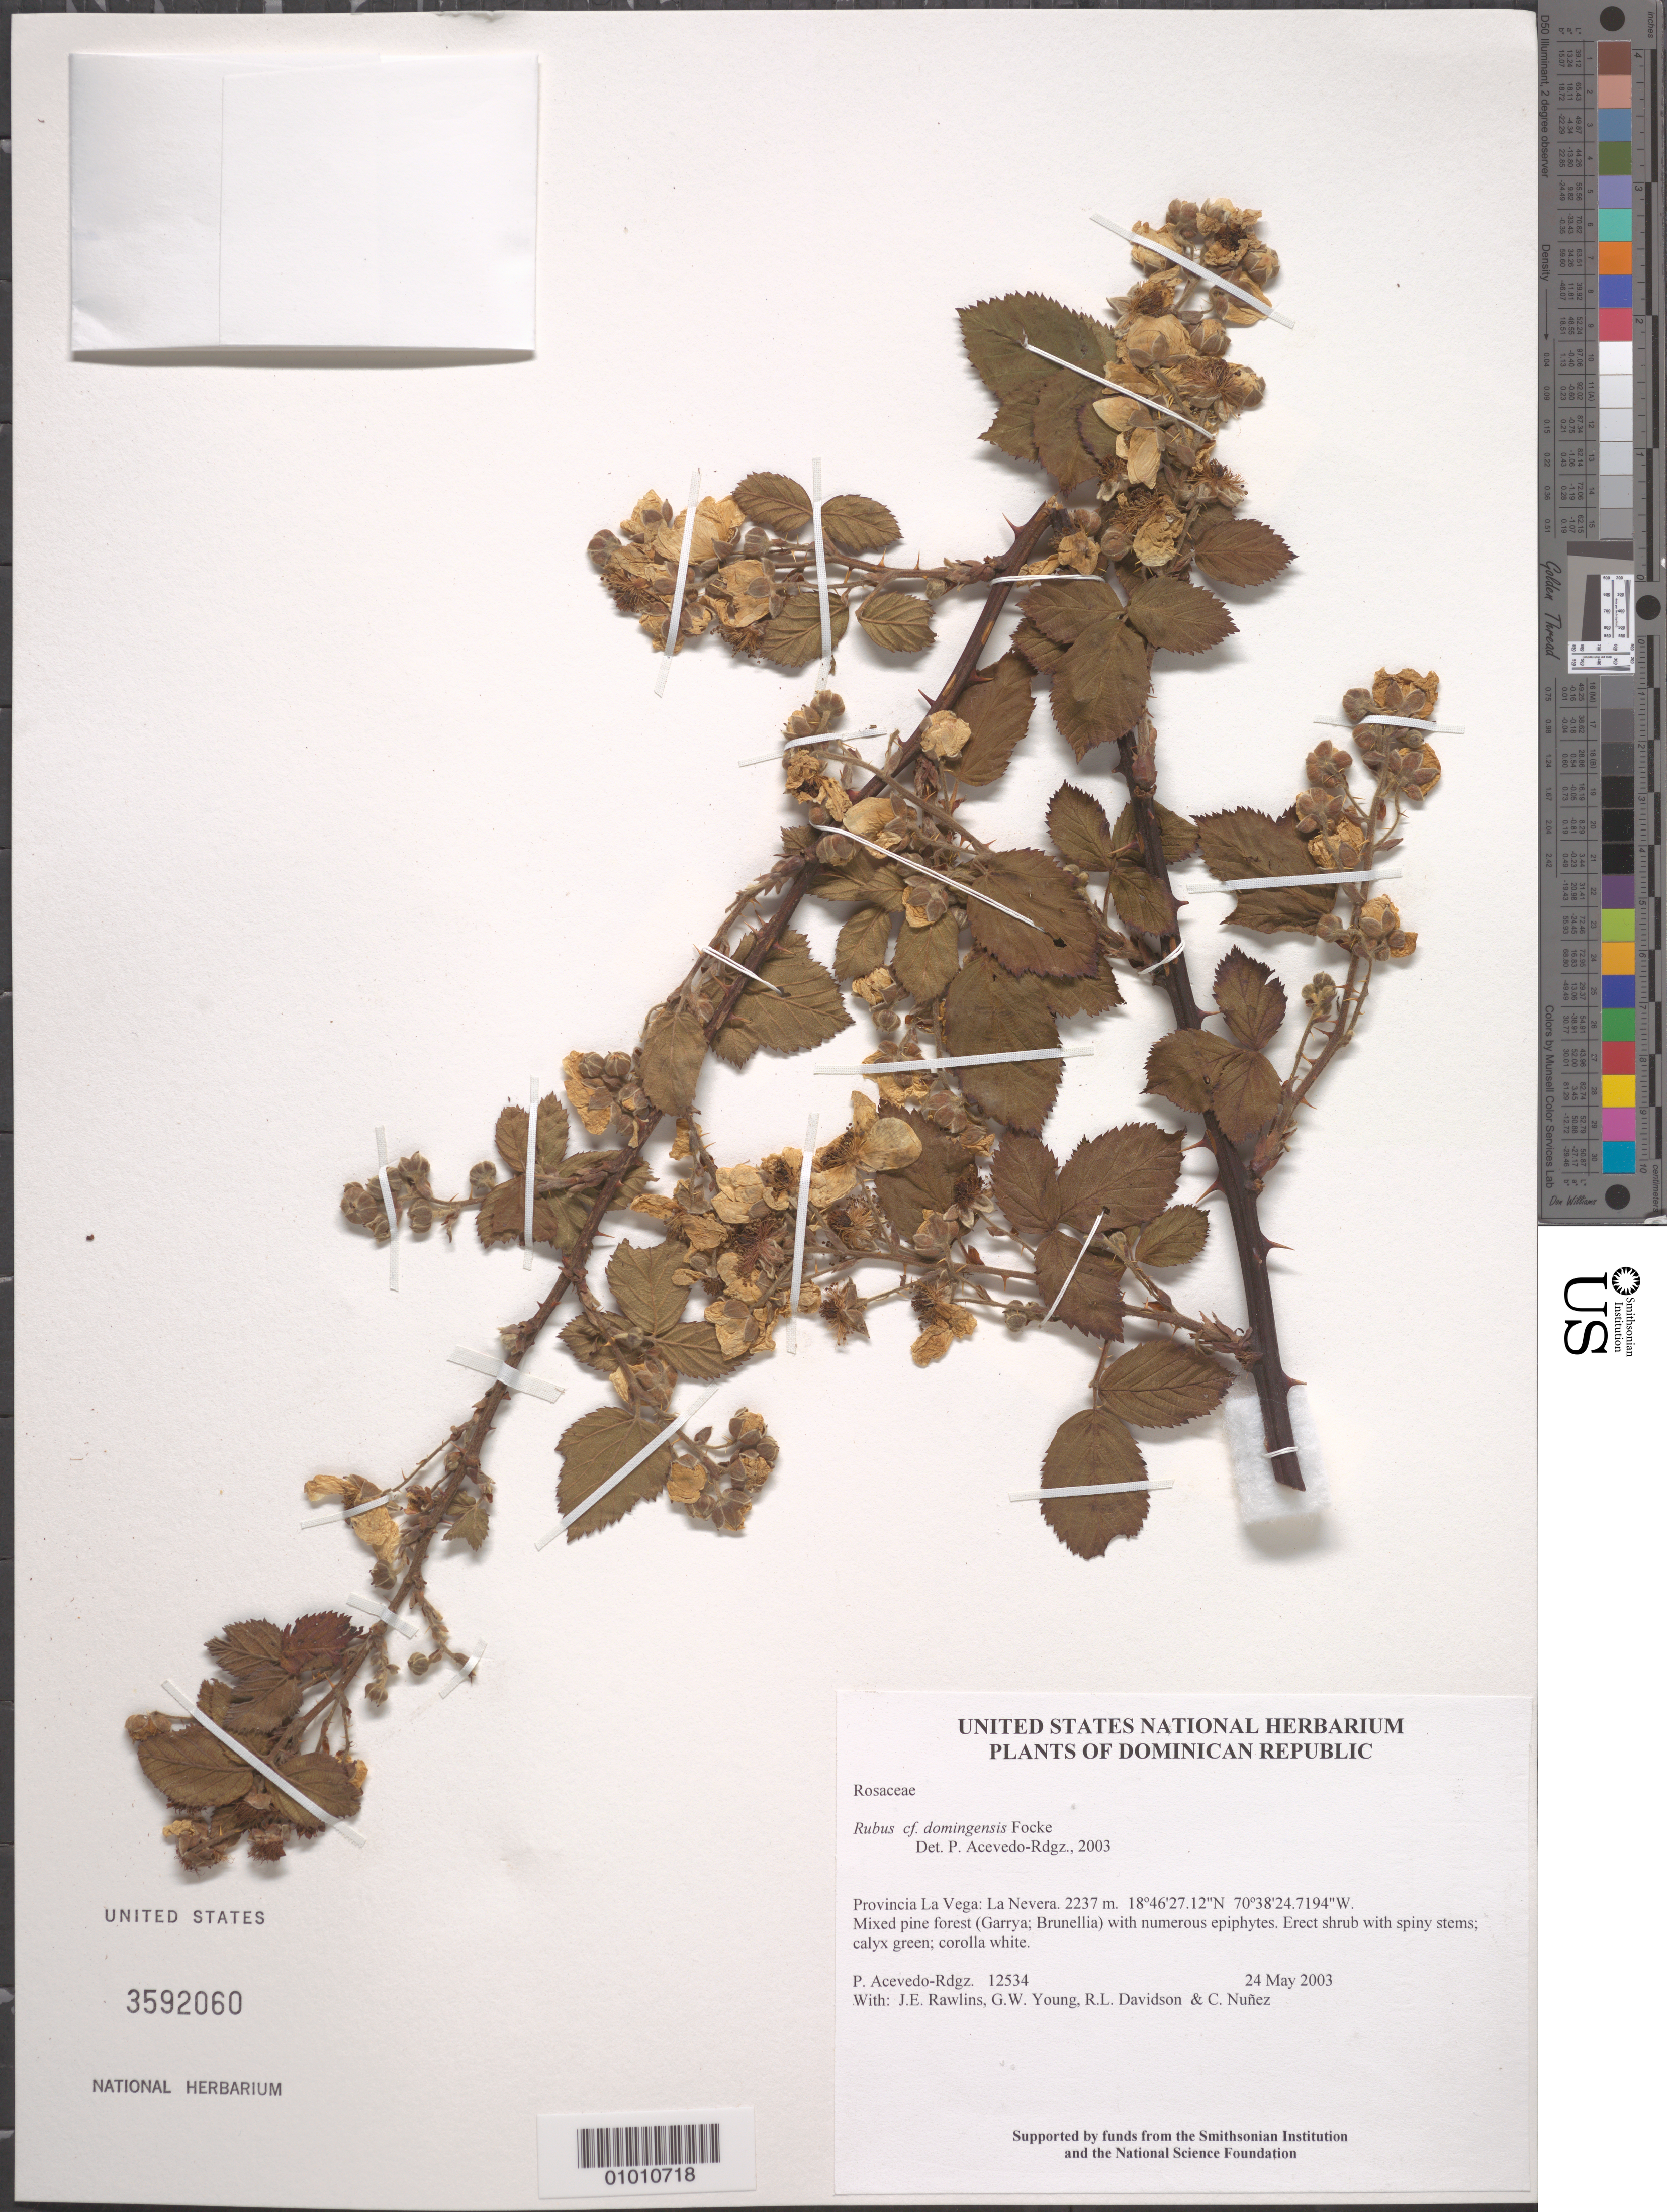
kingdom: Plantae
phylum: Tracheophyta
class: Magnoliopsida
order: Rosales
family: Rosaceae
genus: Rubus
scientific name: Rubus domingensis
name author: Focke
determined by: Acevedo-Rodríguez, P., (BOT), Smithsonian Institution - National Museum of Natural History (UNITED STATES)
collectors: P. Acevedo-Rodr., J. Rawlins, G. Young, R. Davidson & C. Nunez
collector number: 12534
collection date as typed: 24 May 2003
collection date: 2003-05-24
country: Dominican Republic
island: Hispaniola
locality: Provincia La Vega: La Nevera.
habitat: Mixed pine forest (Garrya; Brunellia) with numerous epiphytes.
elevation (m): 2237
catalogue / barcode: US 3592060